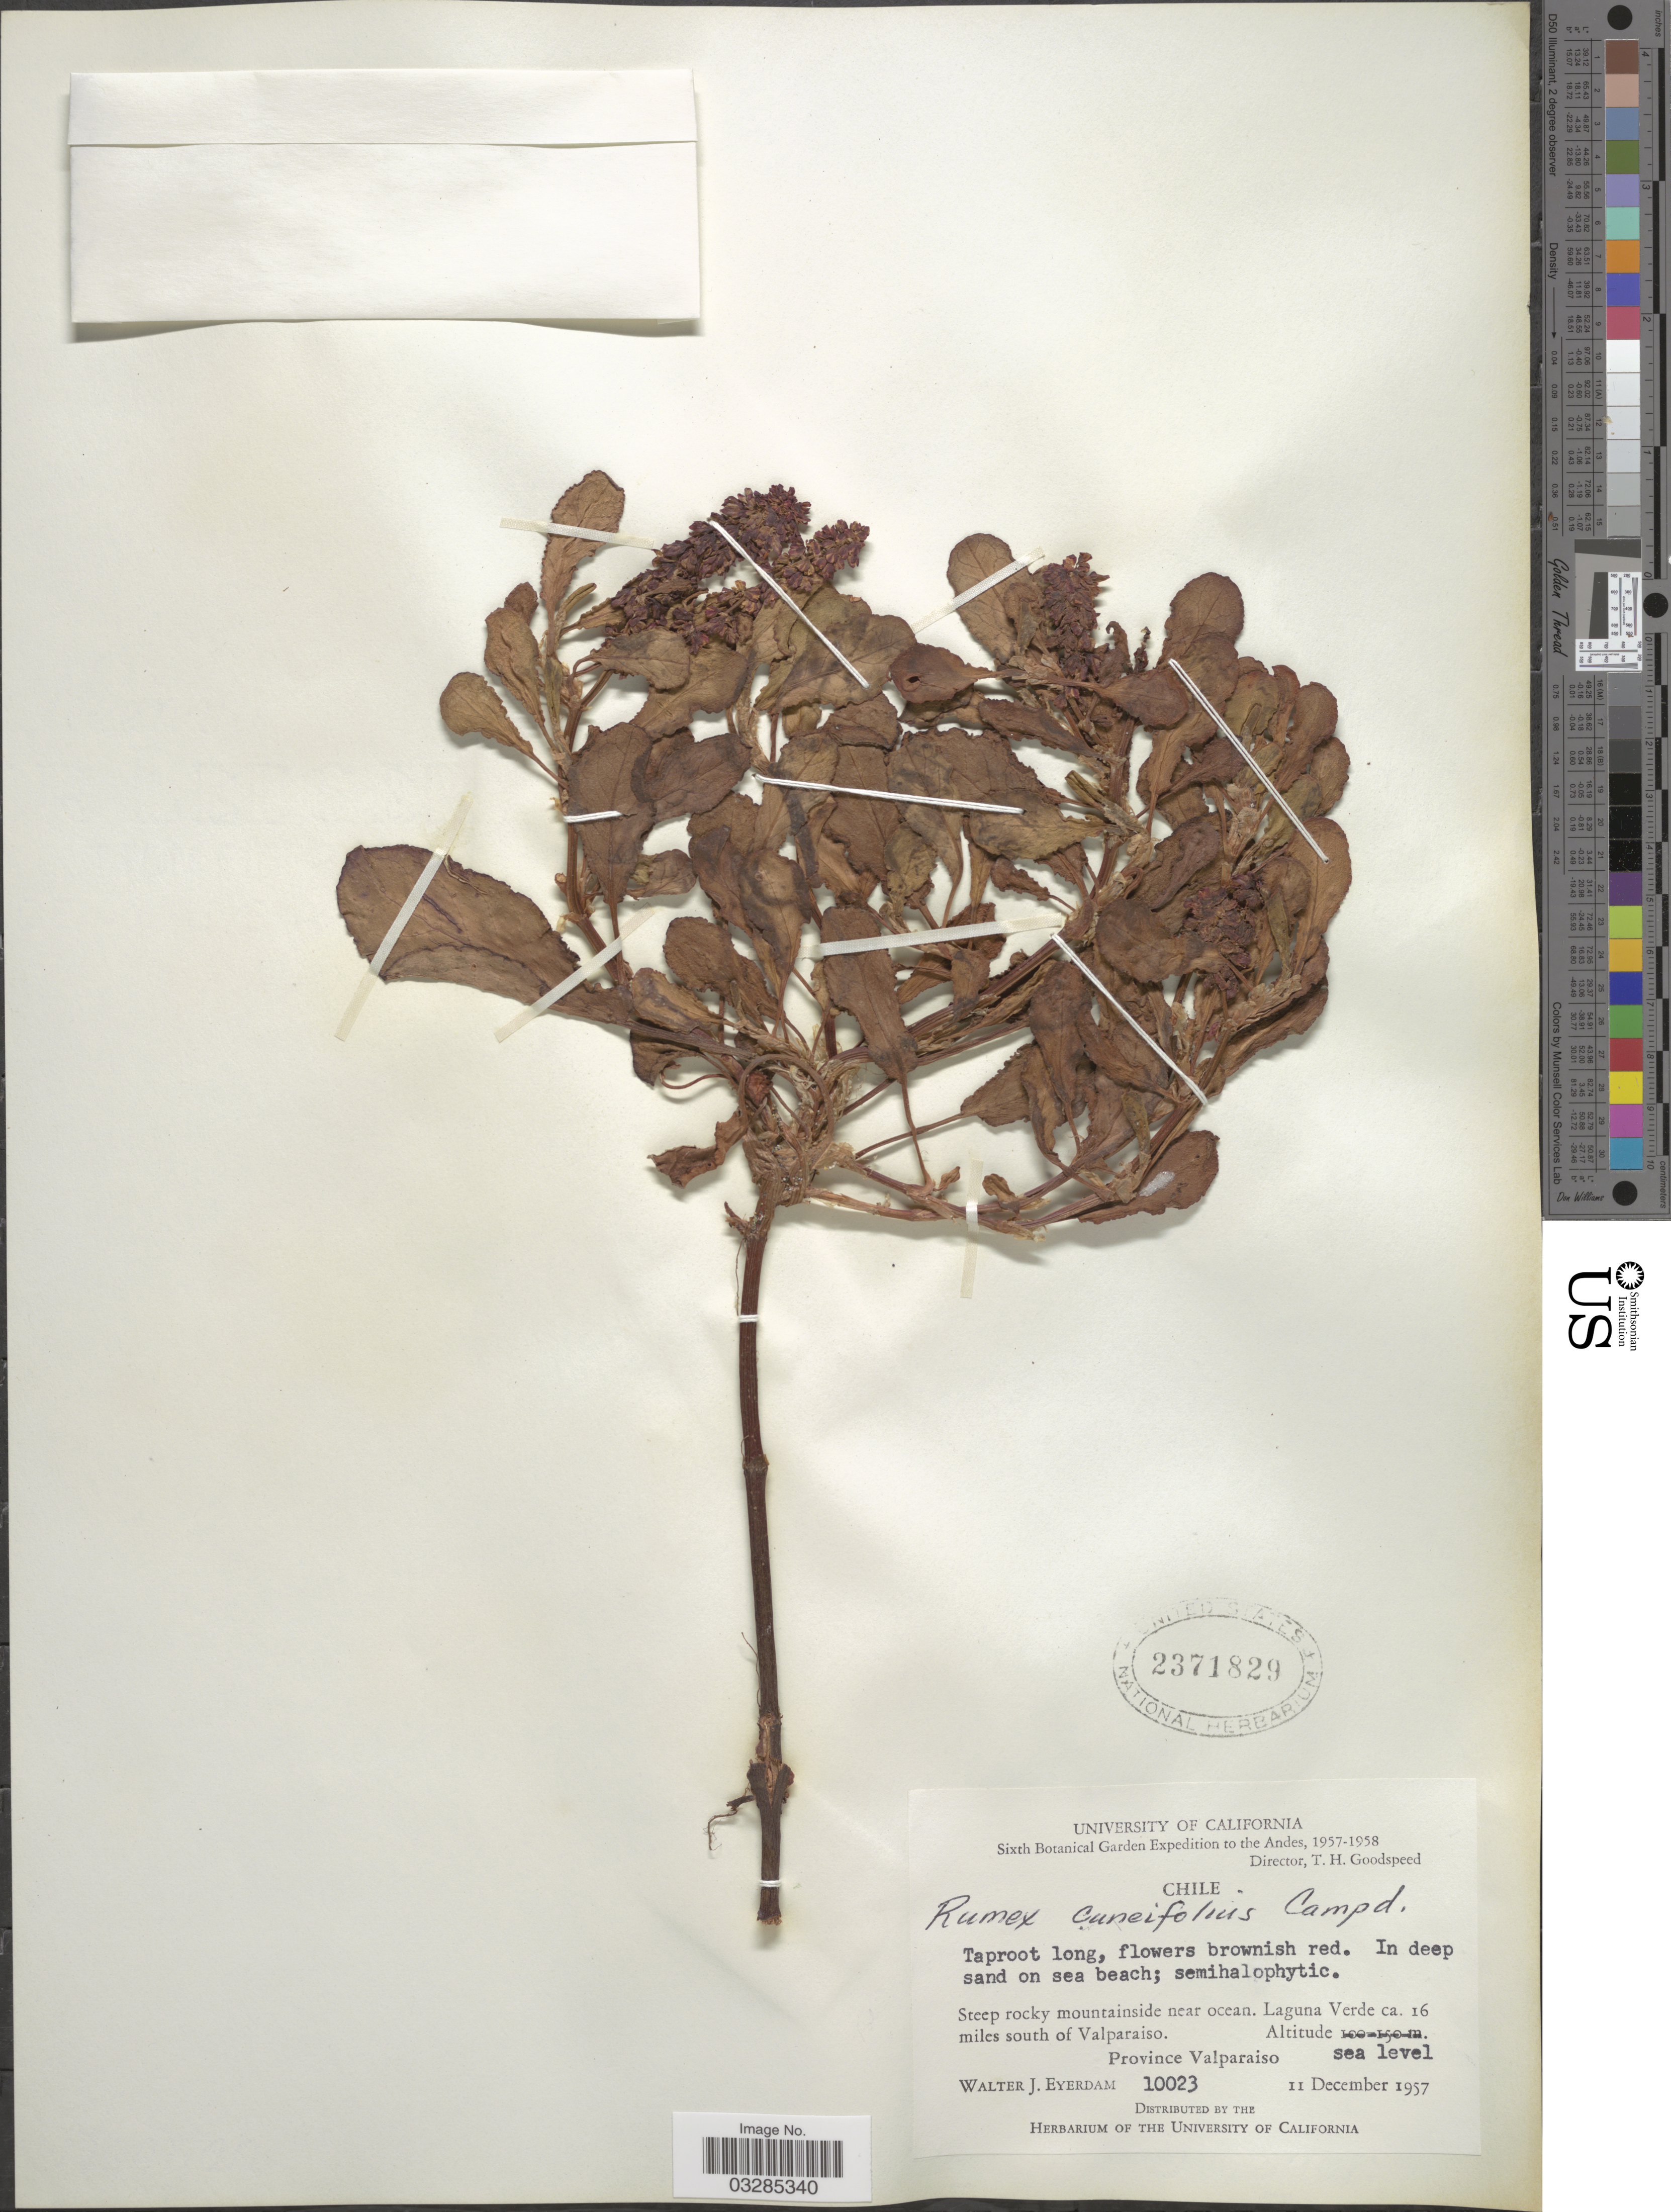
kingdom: Plantae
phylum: Tracheophyta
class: Magnoliopsida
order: Caryophyllales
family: Polygonaceae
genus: Rumex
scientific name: Rumex cuneifolius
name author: Campd.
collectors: W. J. Eyerdam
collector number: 10023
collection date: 1957-12-11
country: Chile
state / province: Valparaíso (V)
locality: Andes. Steep rocky mountainside near ocean. Laguna Verde ca. 16 miles south of Valparaiso.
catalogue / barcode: US 2371829